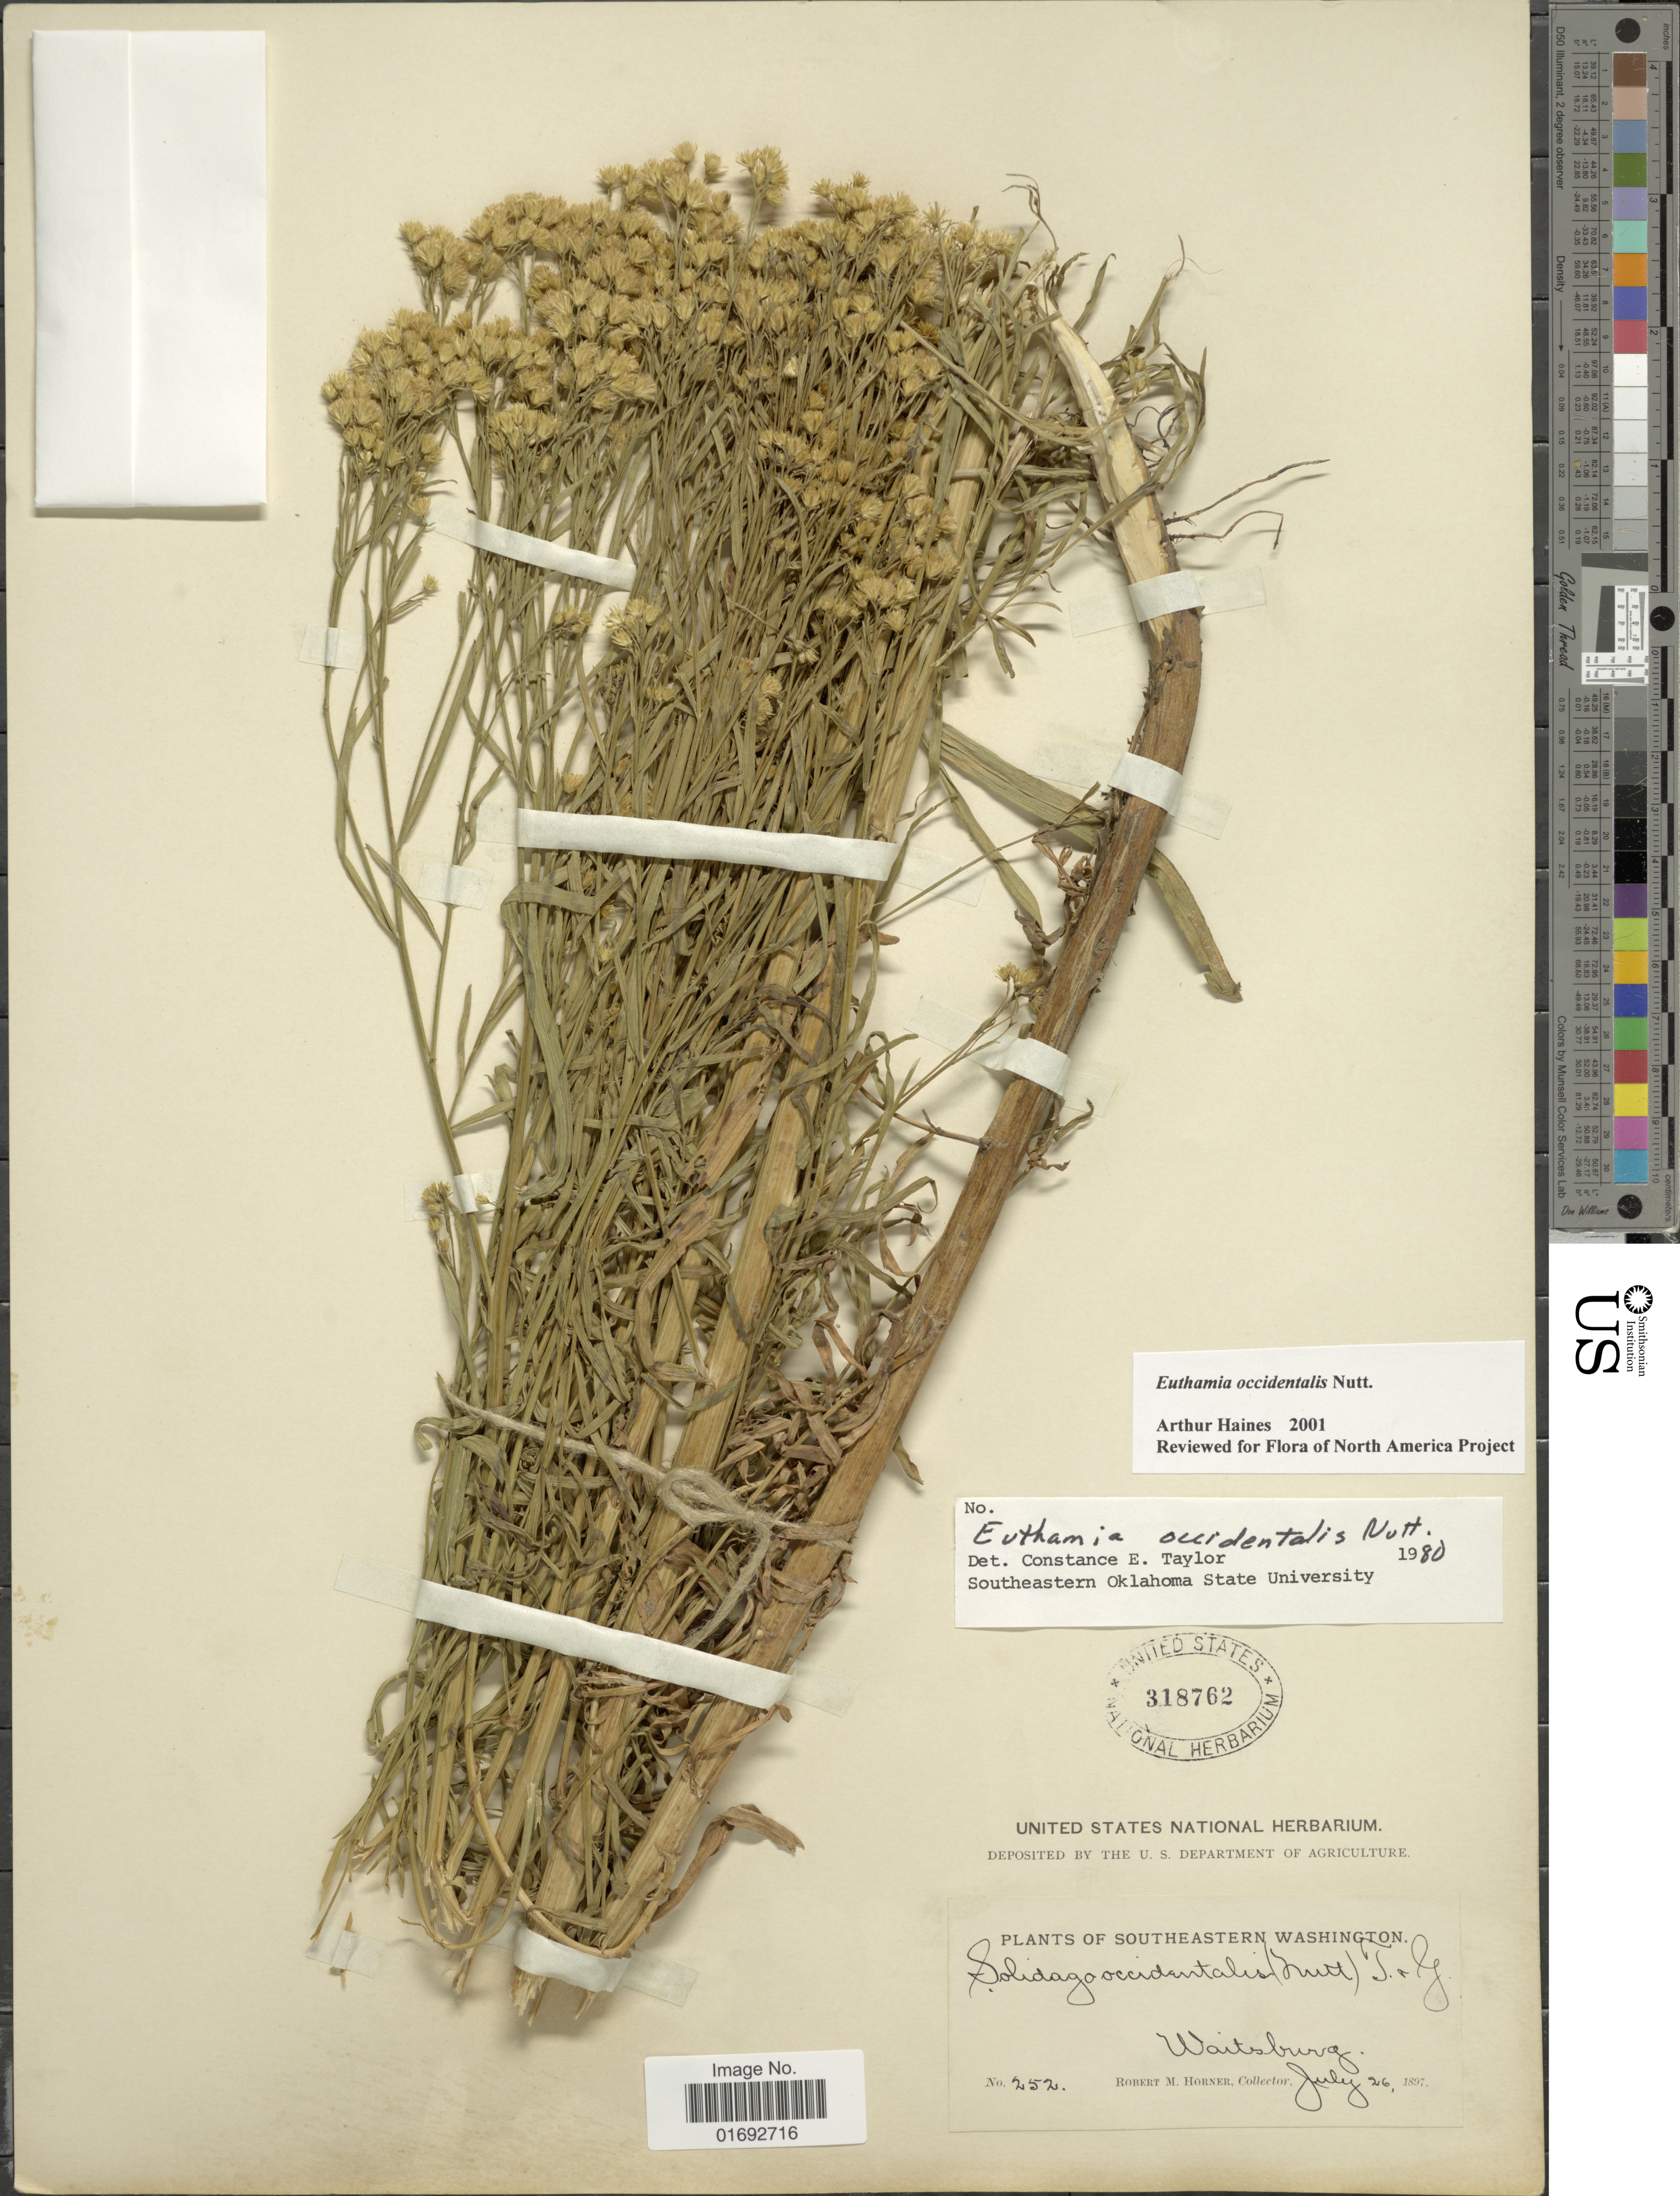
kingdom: Plantae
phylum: Tracheophyta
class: Magnoliopsida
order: Asterales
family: Asteraceae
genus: Euthamia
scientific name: Euthamia occidentalis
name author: Nutt.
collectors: R. Horner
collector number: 252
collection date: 1897-07-26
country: United States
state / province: Washington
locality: Southeastern Washington, Waitsburg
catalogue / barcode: US 318762